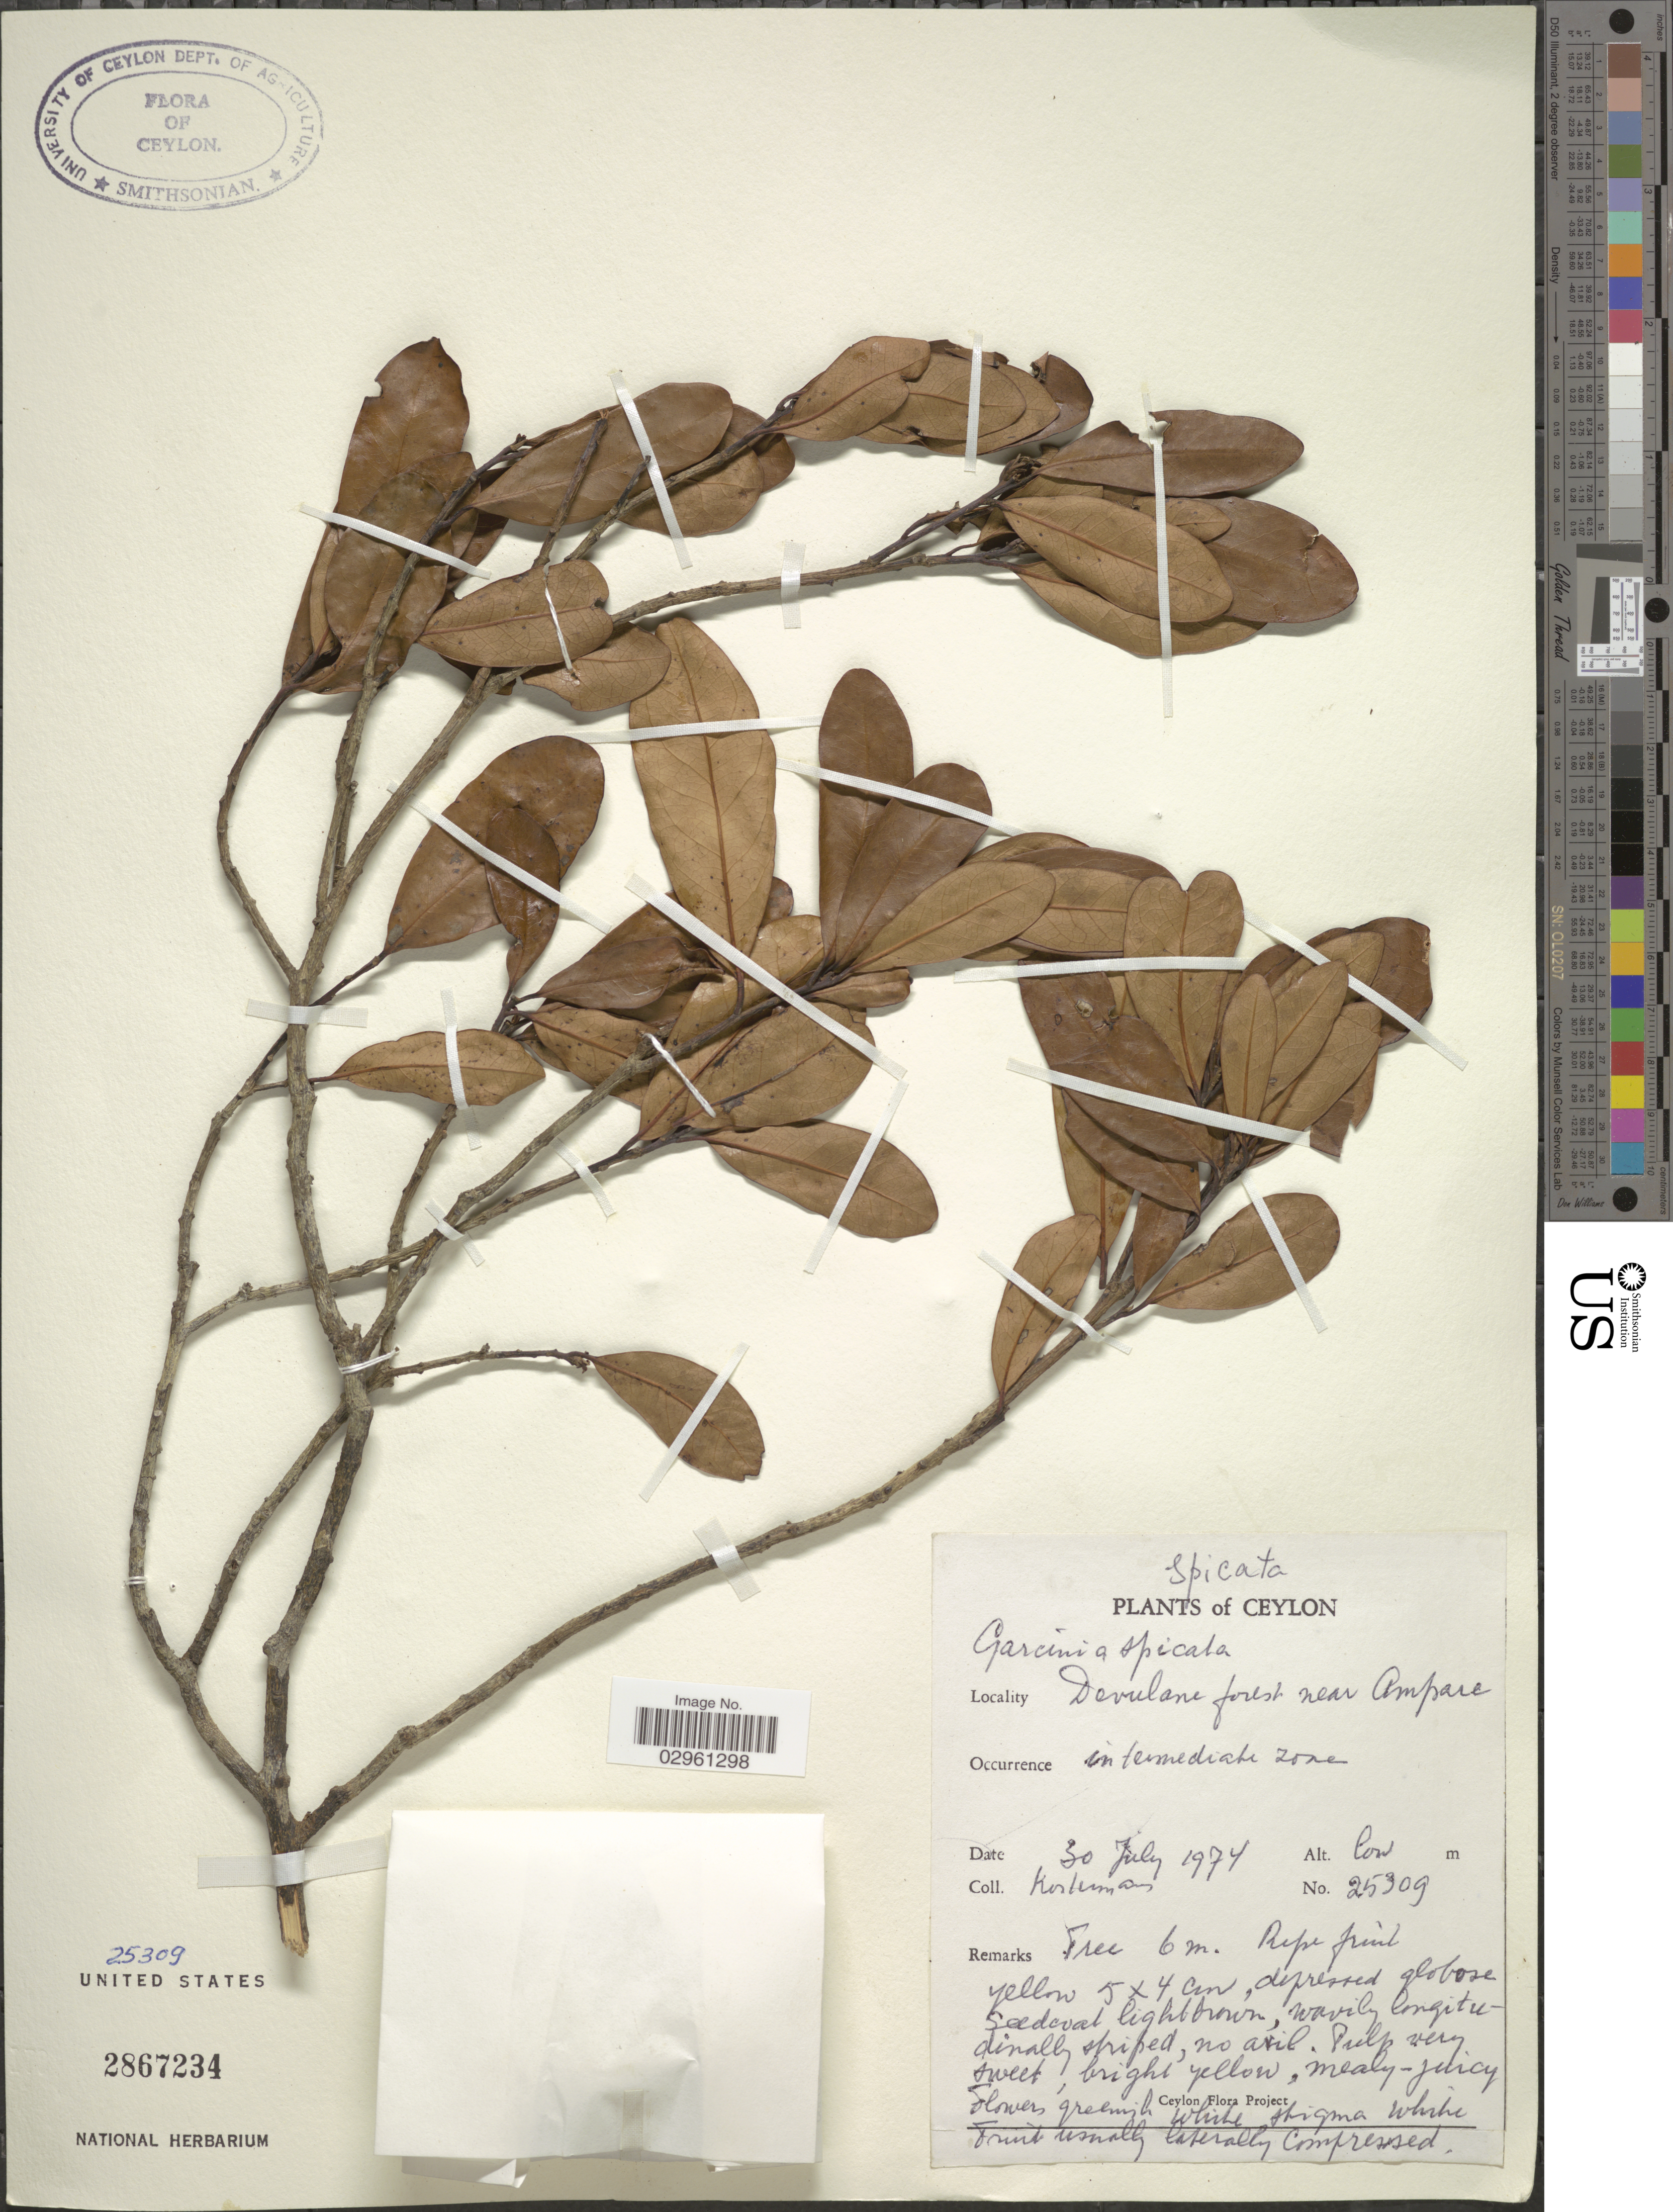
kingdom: Plantae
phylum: Tracheophyta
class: Magnoliopsida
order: Malpighiales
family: Clusiaceae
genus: Garcinia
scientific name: Garcinia spicata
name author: Hook. f.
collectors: Kostermans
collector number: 25309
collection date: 1974-07-30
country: Sri Lanka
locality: Ceylon. Devulane forest near Ampare.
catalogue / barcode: US 2867234